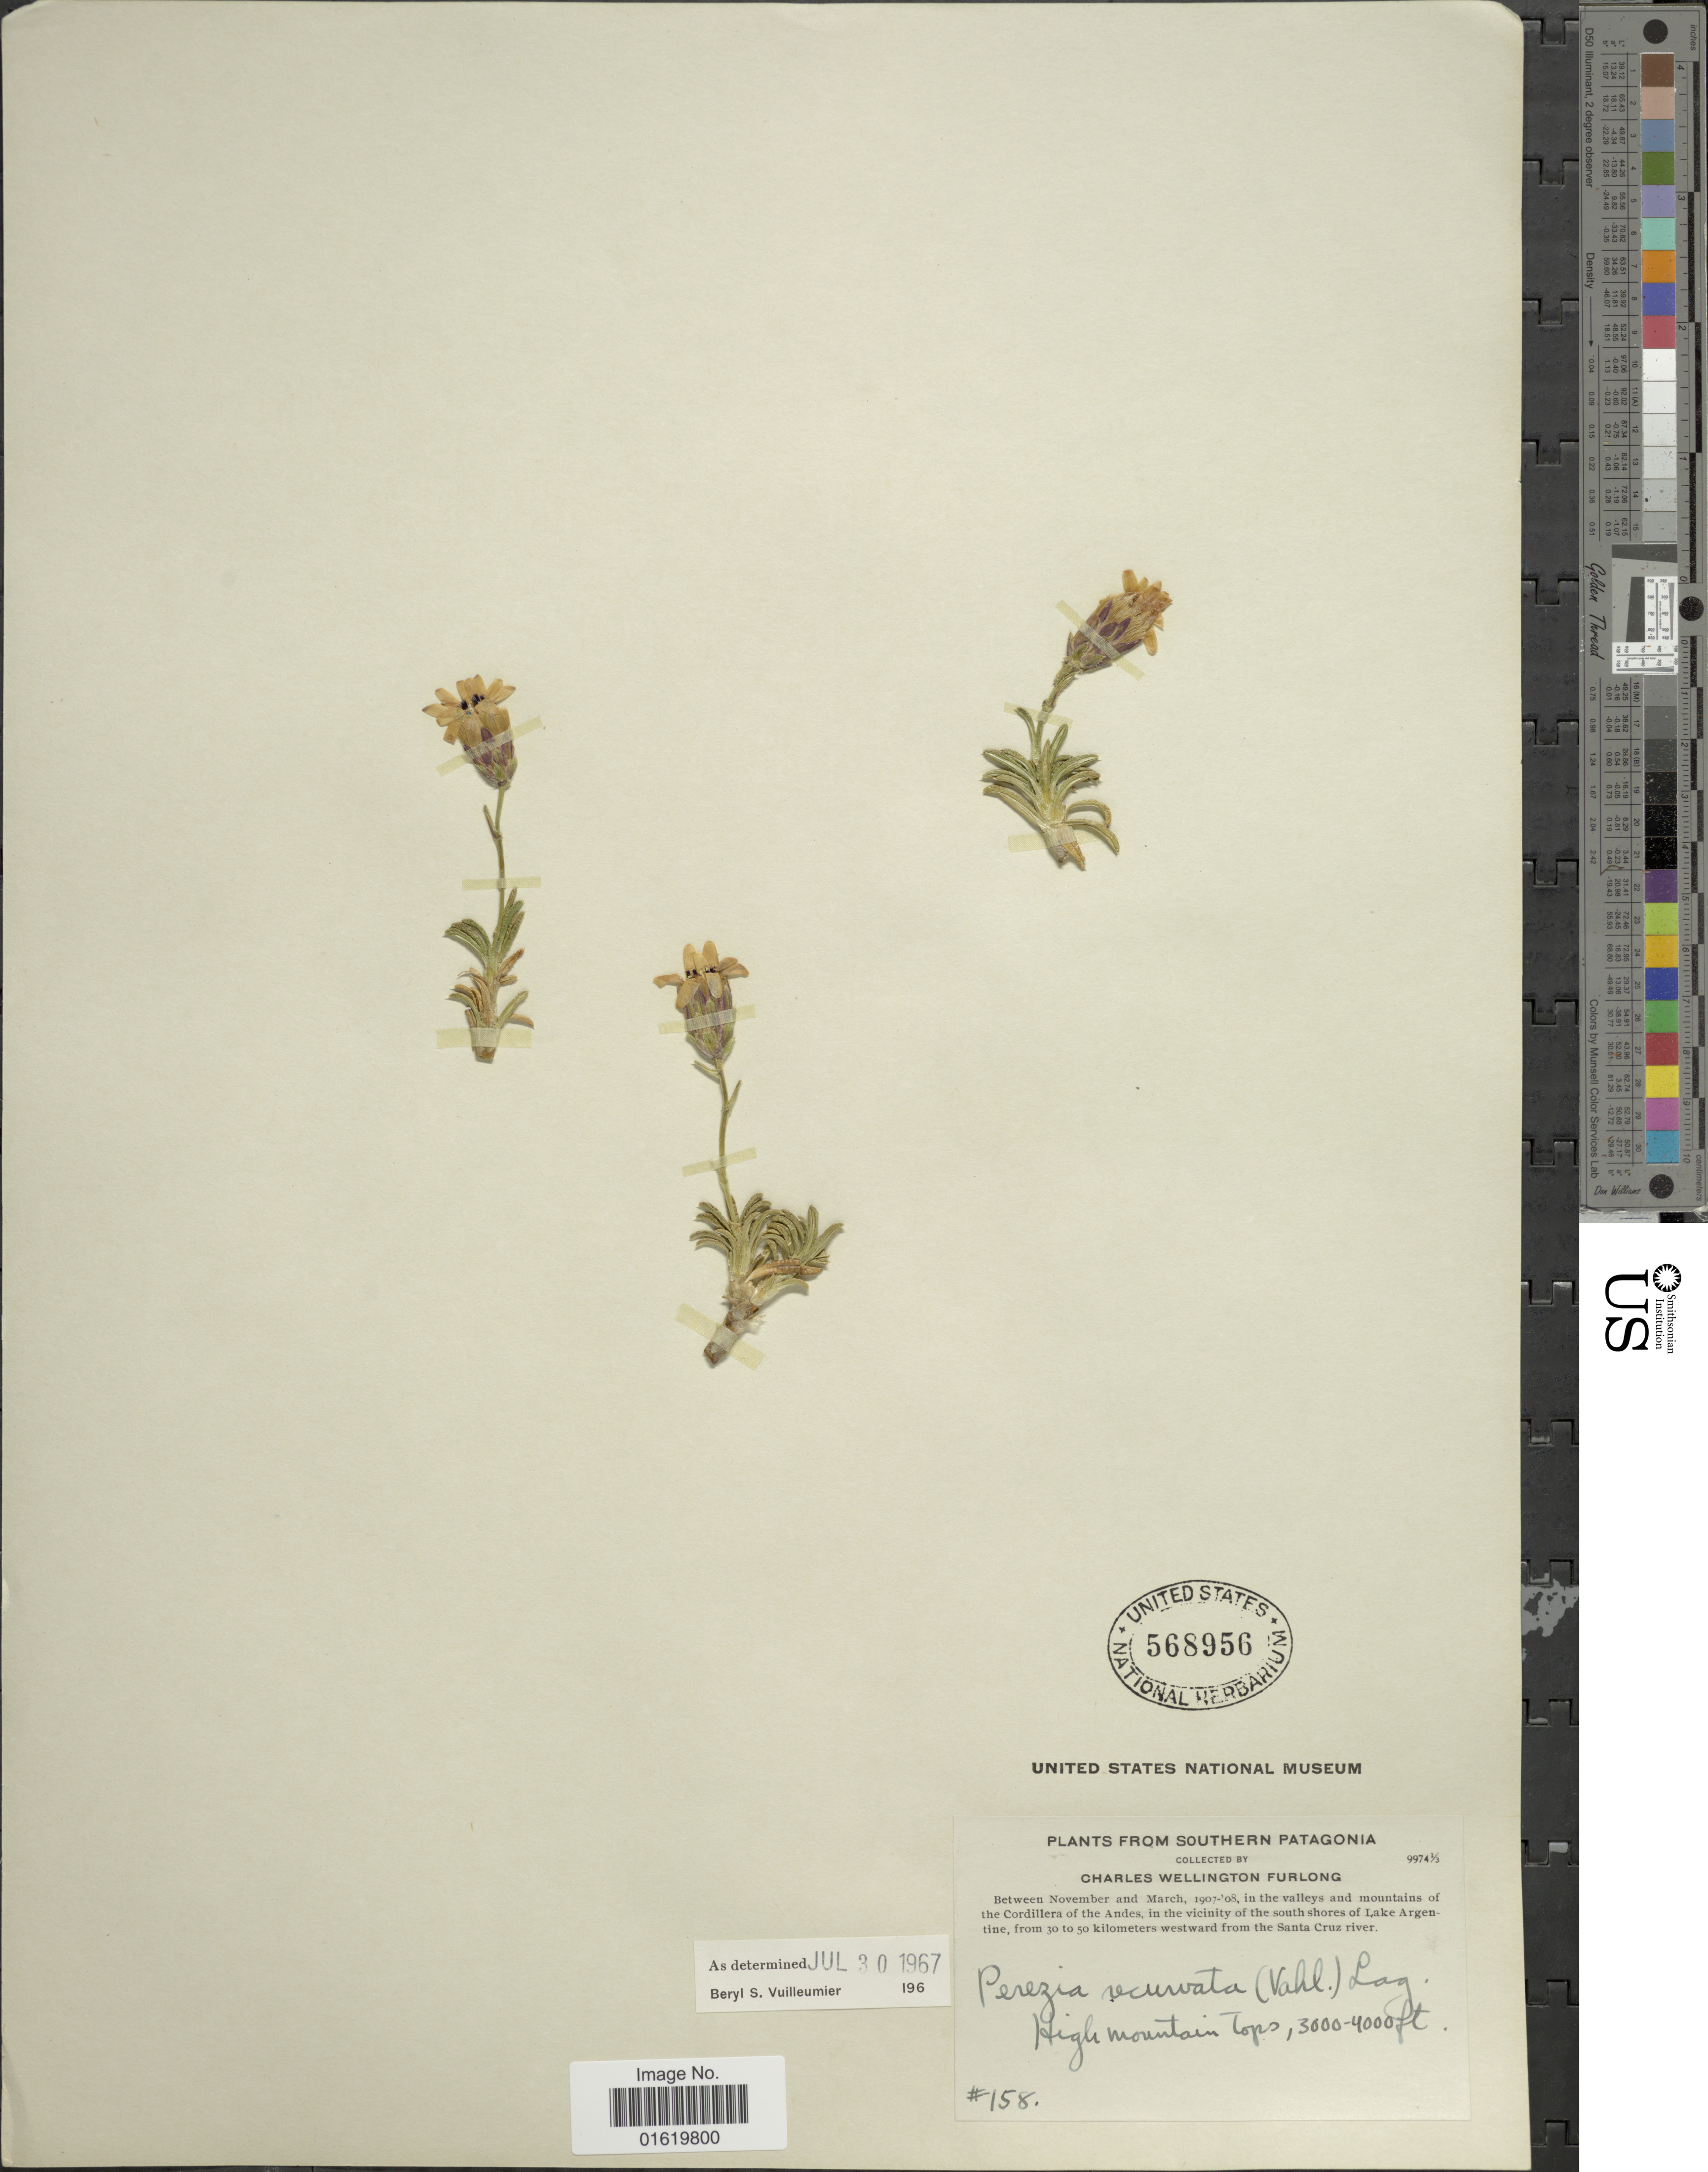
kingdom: Plantae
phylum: Tracheophyta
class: Magnoliopsida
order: Asterales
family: Asteraceae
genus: Perezia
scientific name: Perezia recurvata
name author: Less.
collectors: C. Furlong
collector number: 158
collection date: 1907-11/1908-03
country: Argentina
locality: Southern Patagonia. In the valleys and mountains of the Cordillera of the Andes, in the vicinity of the south shores of Lake Argentine, from 30 to 50 kilometers westward from the Santa Cruz river.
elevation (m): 914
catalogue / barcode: US 568956